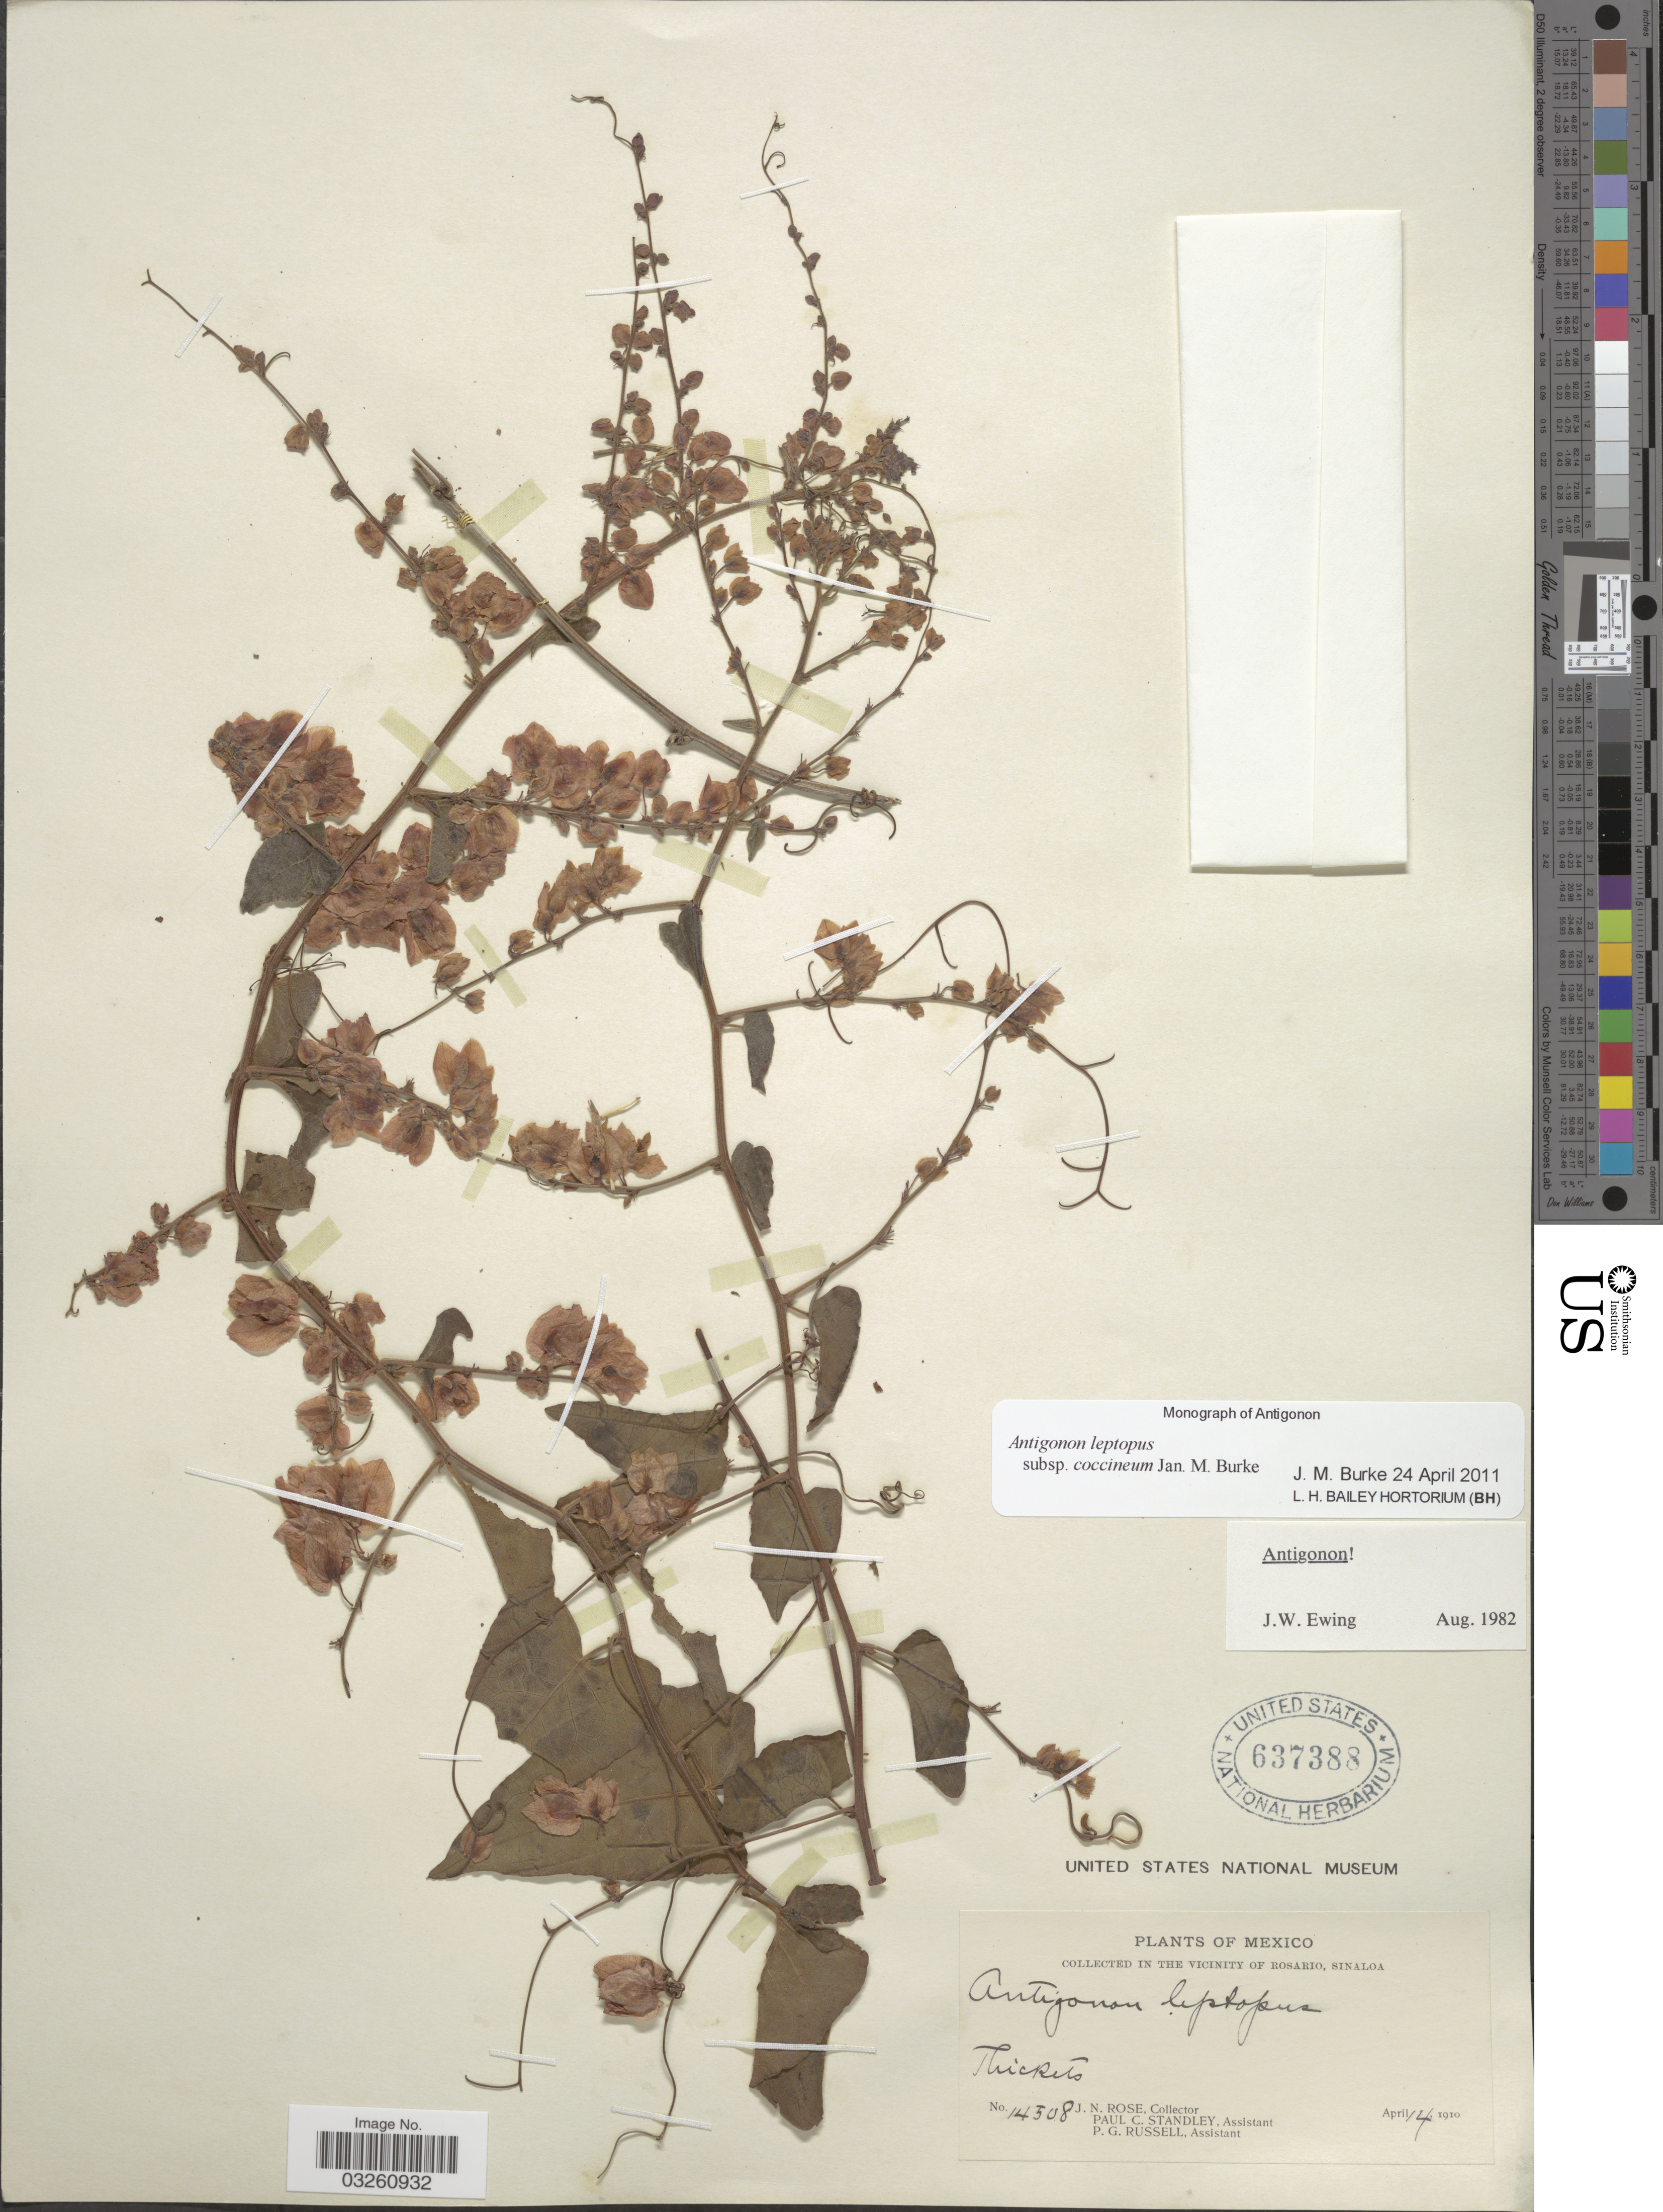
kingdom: Plantae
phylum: Tracheophyta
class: Magnoliopsida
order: Caryophyllales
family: Polygonaceae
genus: Antigonon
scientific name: Antigonon leptopus subsp. coccineum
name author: Jan.M. Burke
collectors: J. N. Rose, P. C. Standley & P. G. Russell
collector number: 14508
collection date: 1910-04-14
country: Mexico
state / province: Sinaloa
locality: In the vicinity of Rosario.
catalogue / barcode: US 637388